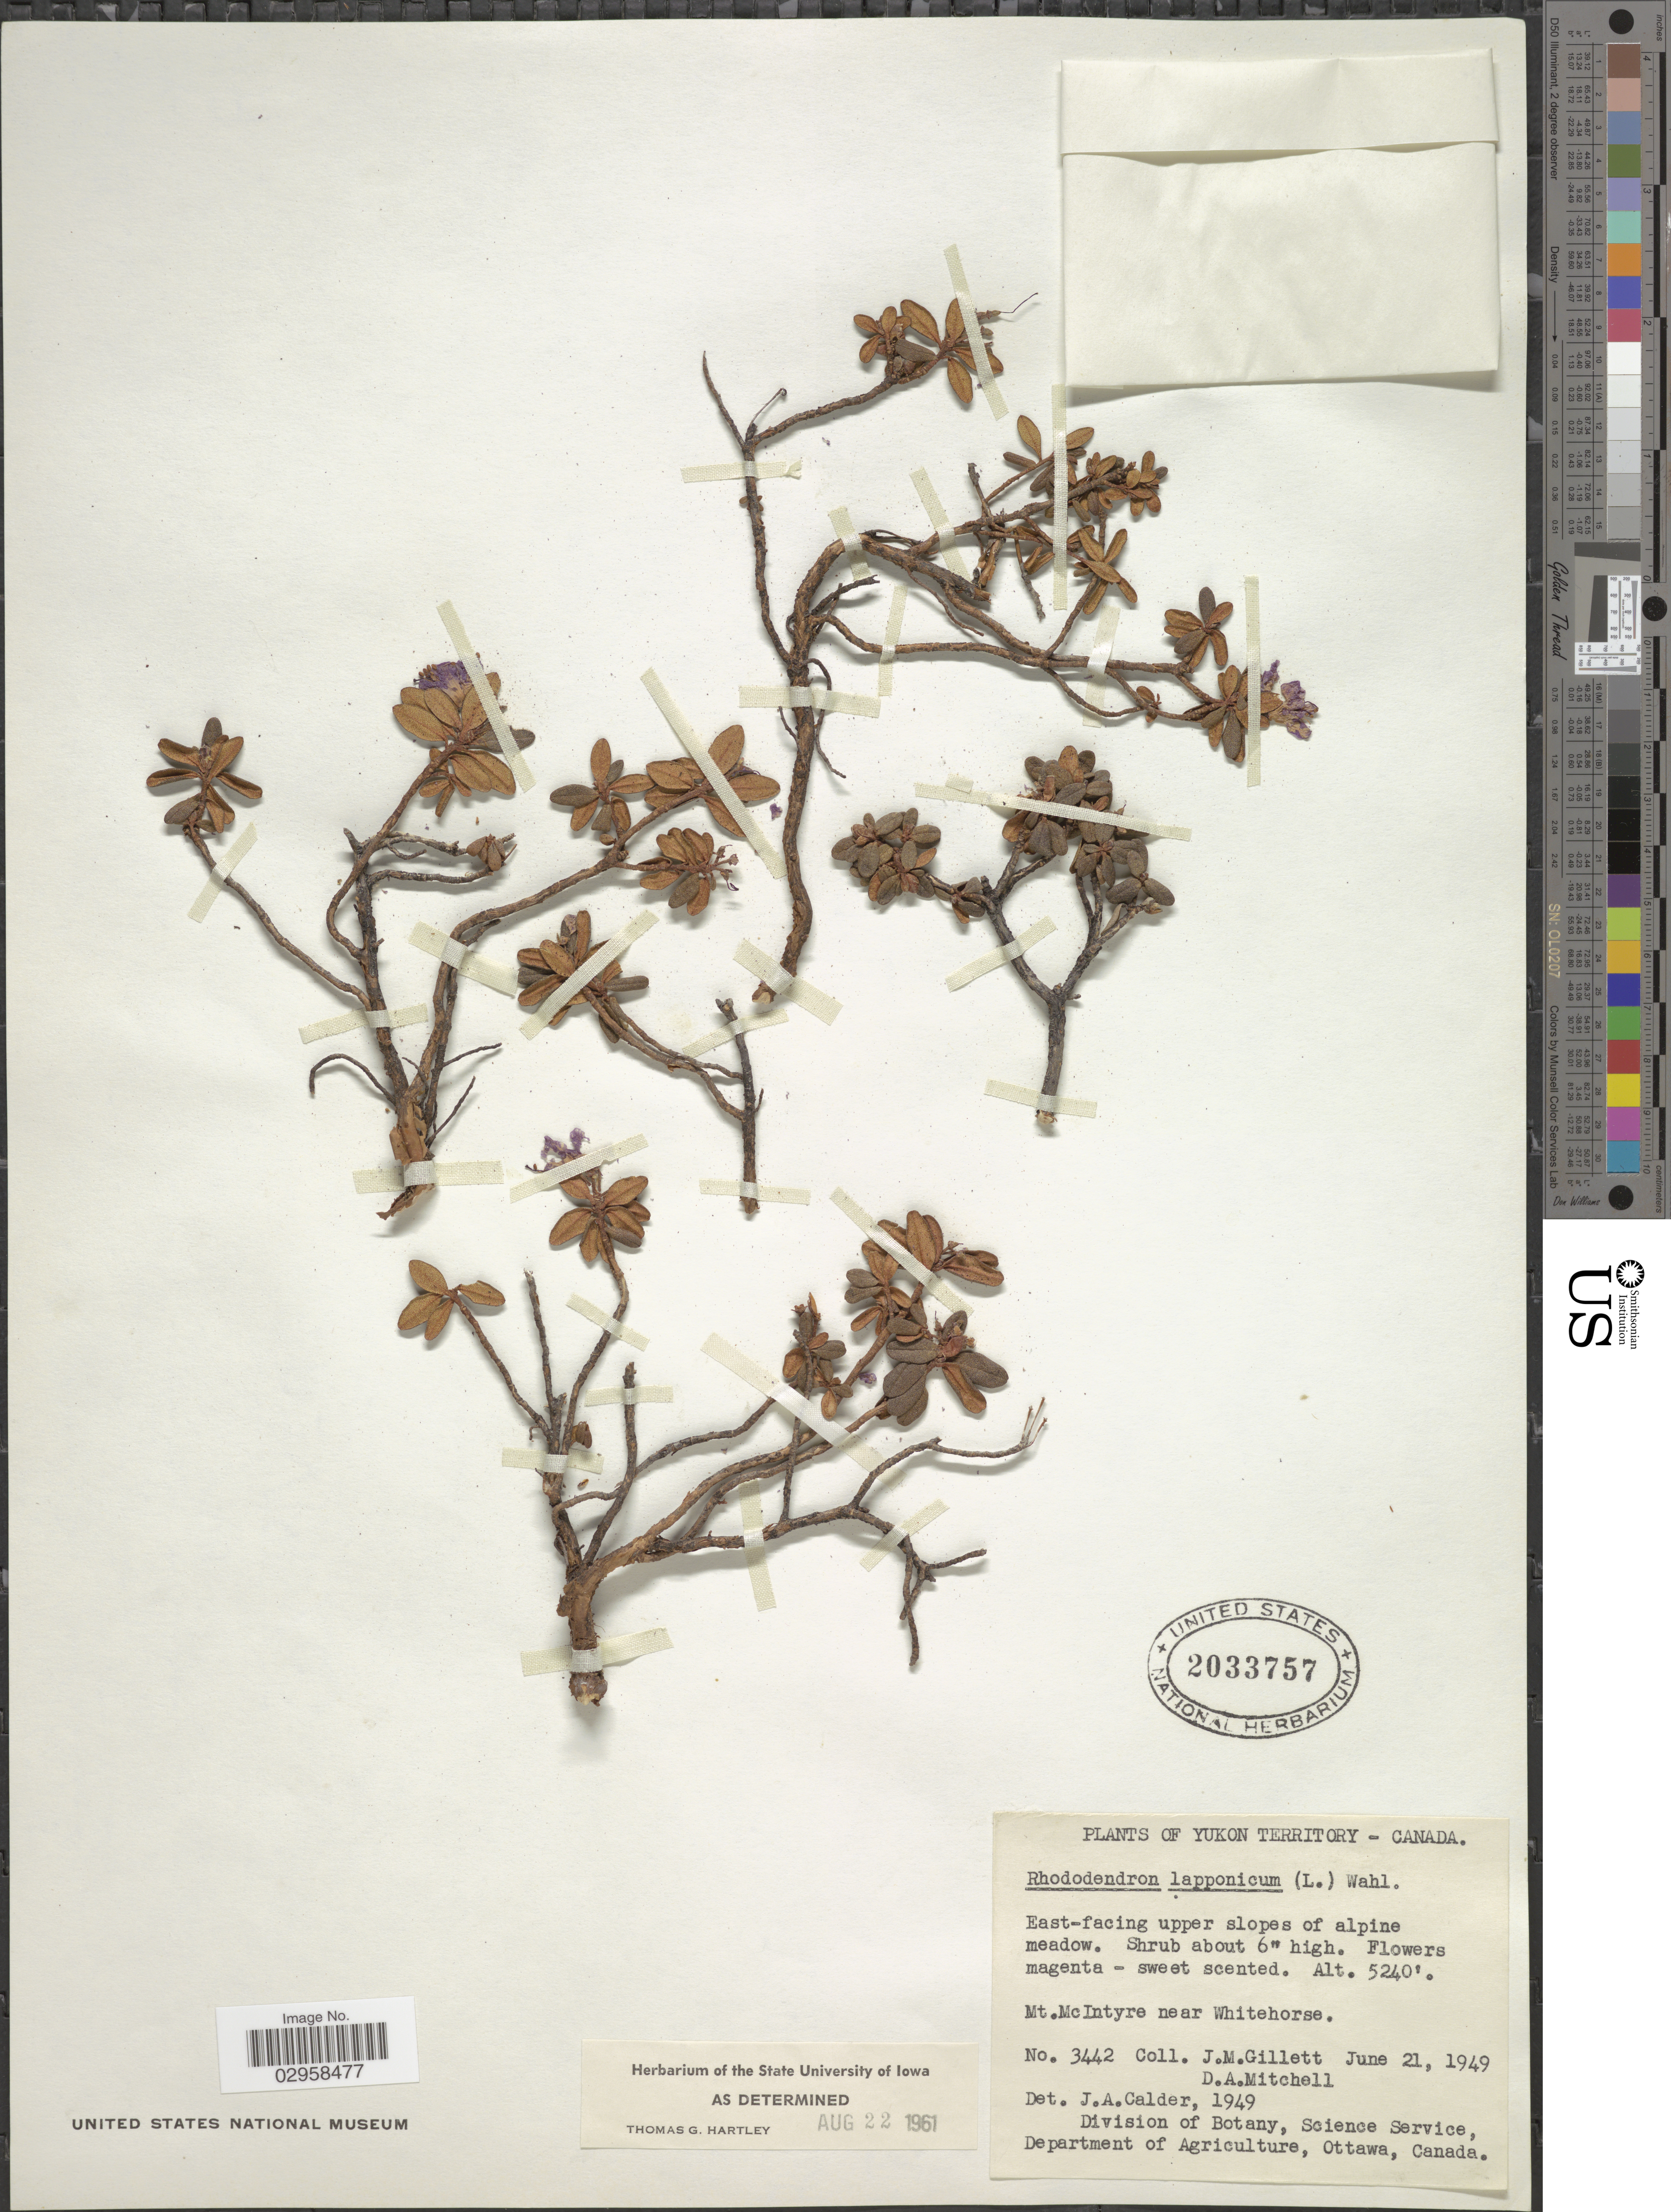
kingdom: Plantae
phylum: Tracheophyta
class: Magnoliopsida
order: Ericales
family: Ericaceae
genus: Rhododendron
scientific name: Rhododendron lapponicum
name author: (L.) Wahlenb.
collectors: J. M. Gillett & D. Mitchell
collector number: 3442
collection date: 1949-06-21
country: Canada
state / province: Yukon Territory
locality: East-facing upper slopes of alpine meadow. Mt. McIntyre near Whitehorse.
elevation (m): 1597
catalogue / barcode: US 2033757